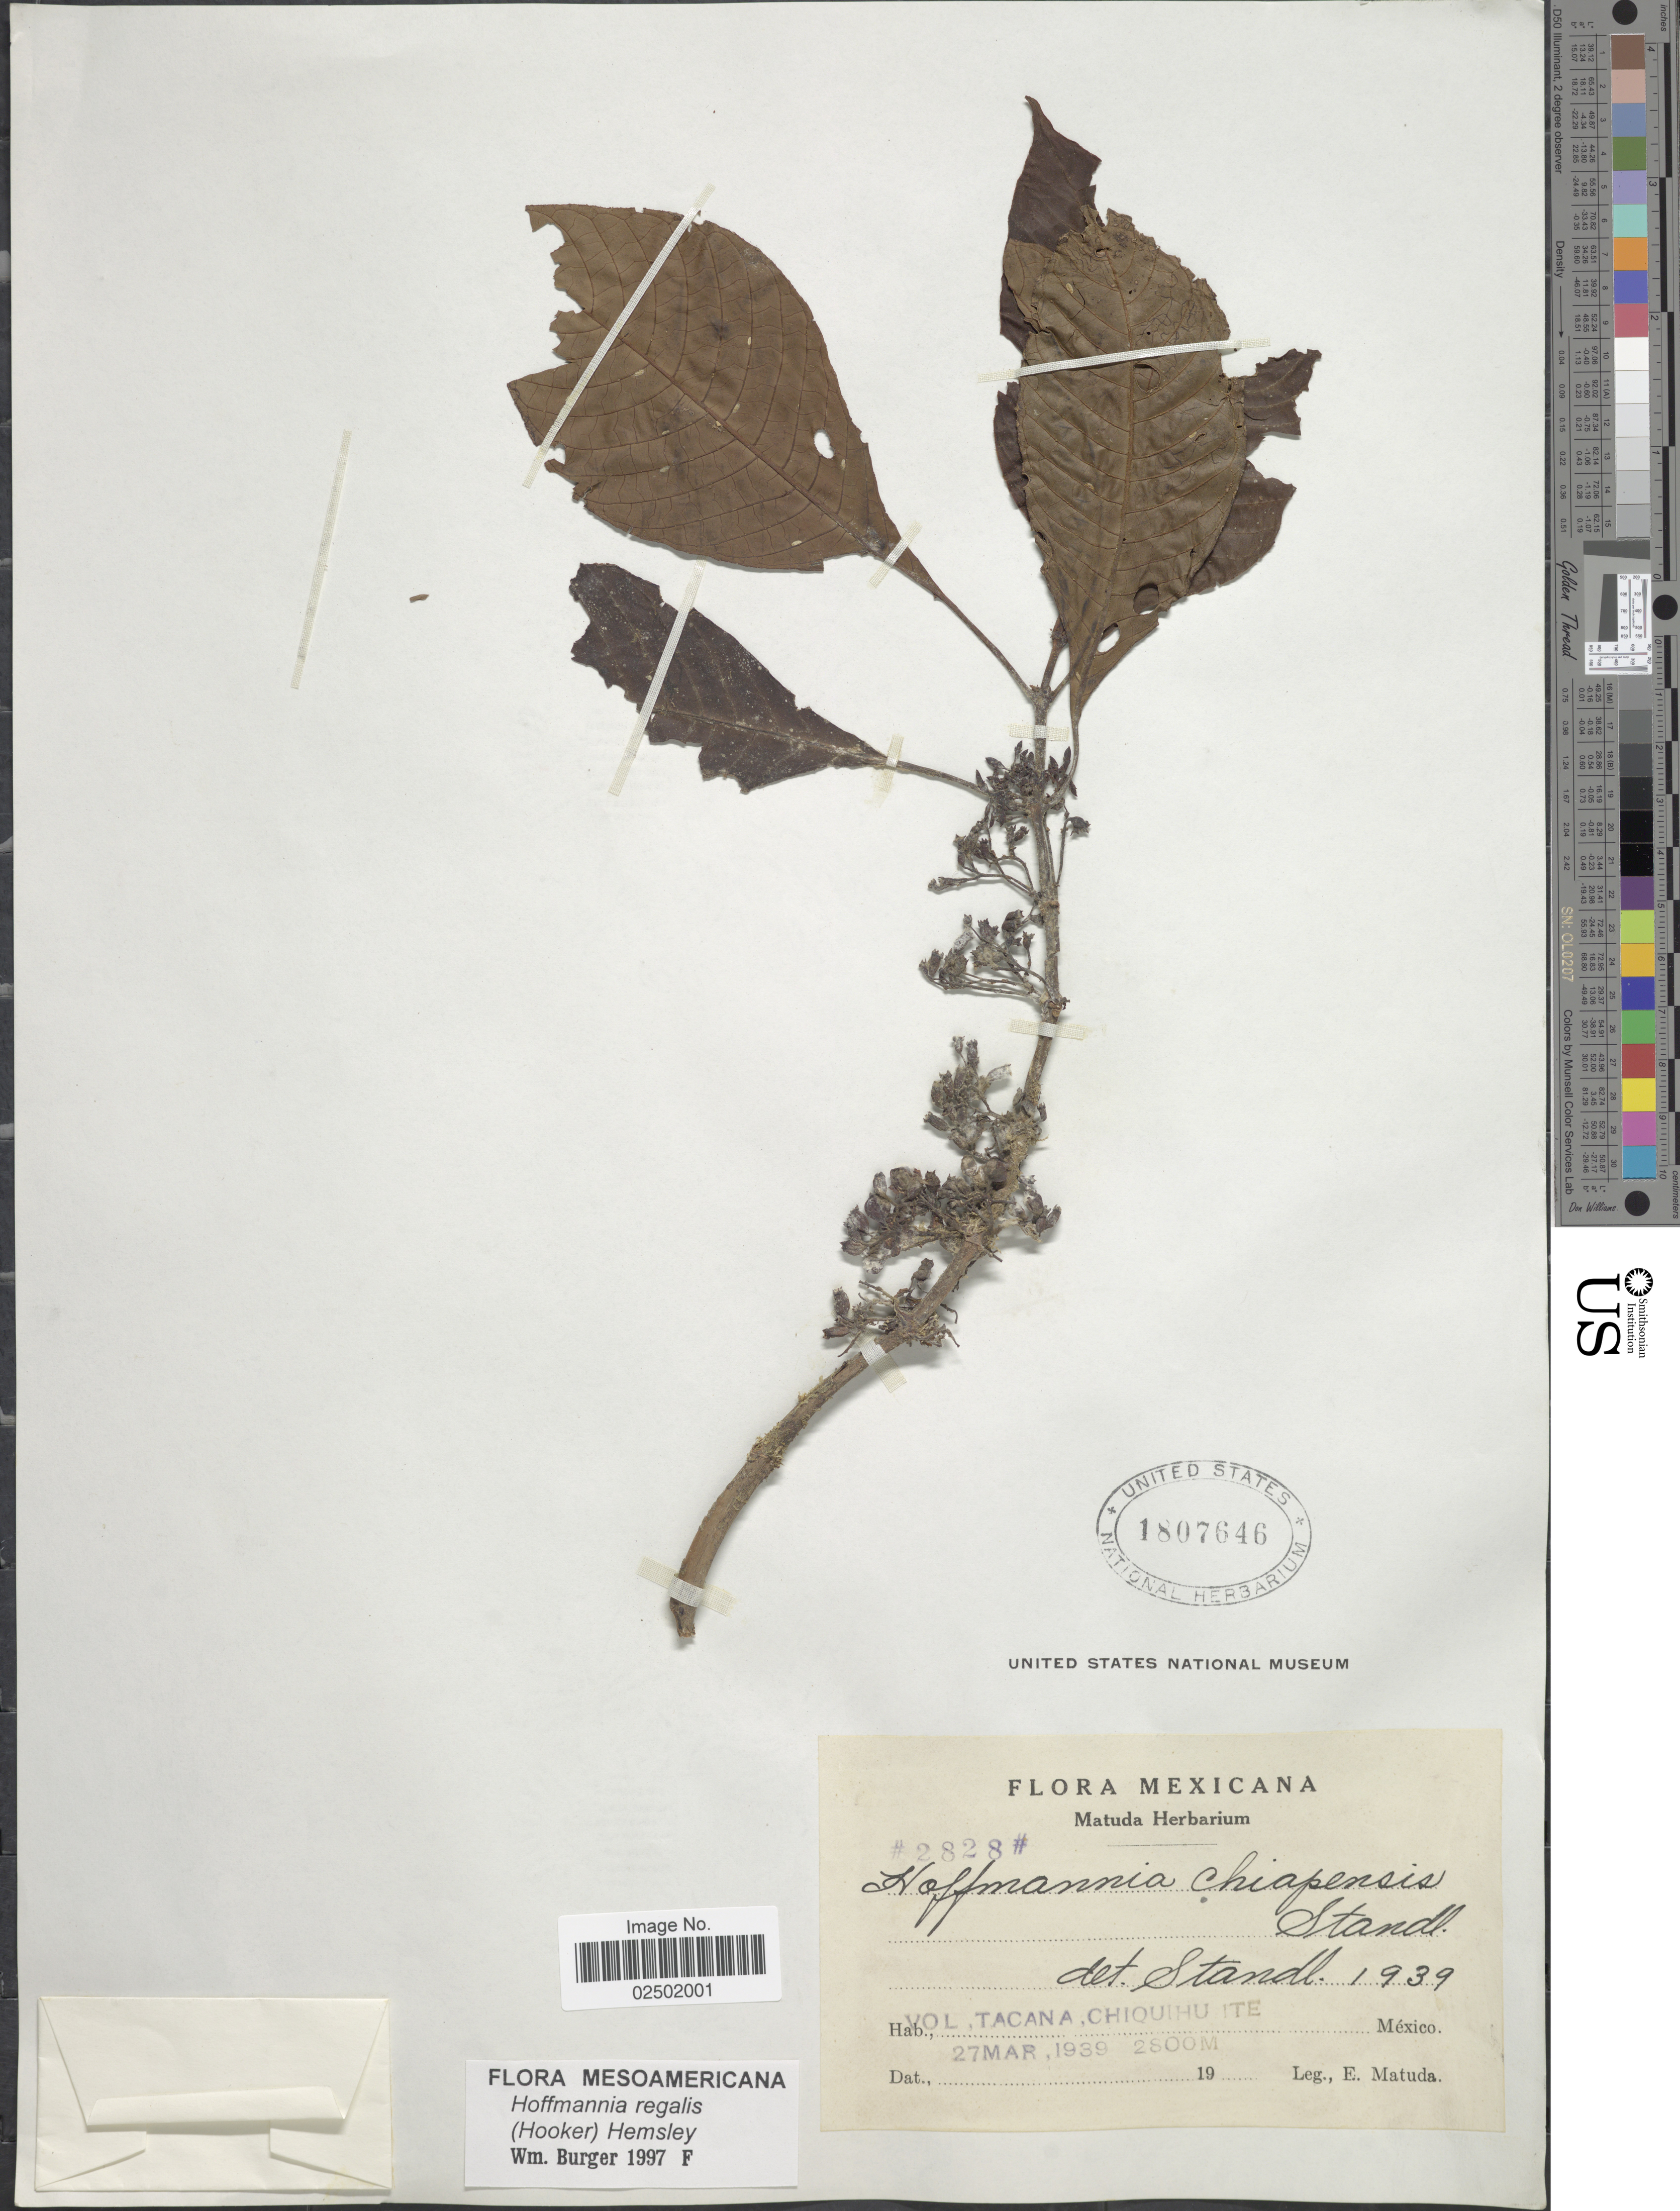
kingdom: Plantae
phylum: Tracheophyta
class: Magnoliopsida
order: Gentianales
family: Rubiaceae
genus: Hoffmannia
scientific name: Hoffmannia regalis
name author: (Hook.) Hemsl.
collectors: E. Matuda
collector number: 2828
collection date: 1939-03-27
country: Mexico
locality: Vol. Tacana, Chiquihuite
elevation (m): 2800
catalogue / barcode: US 1807646